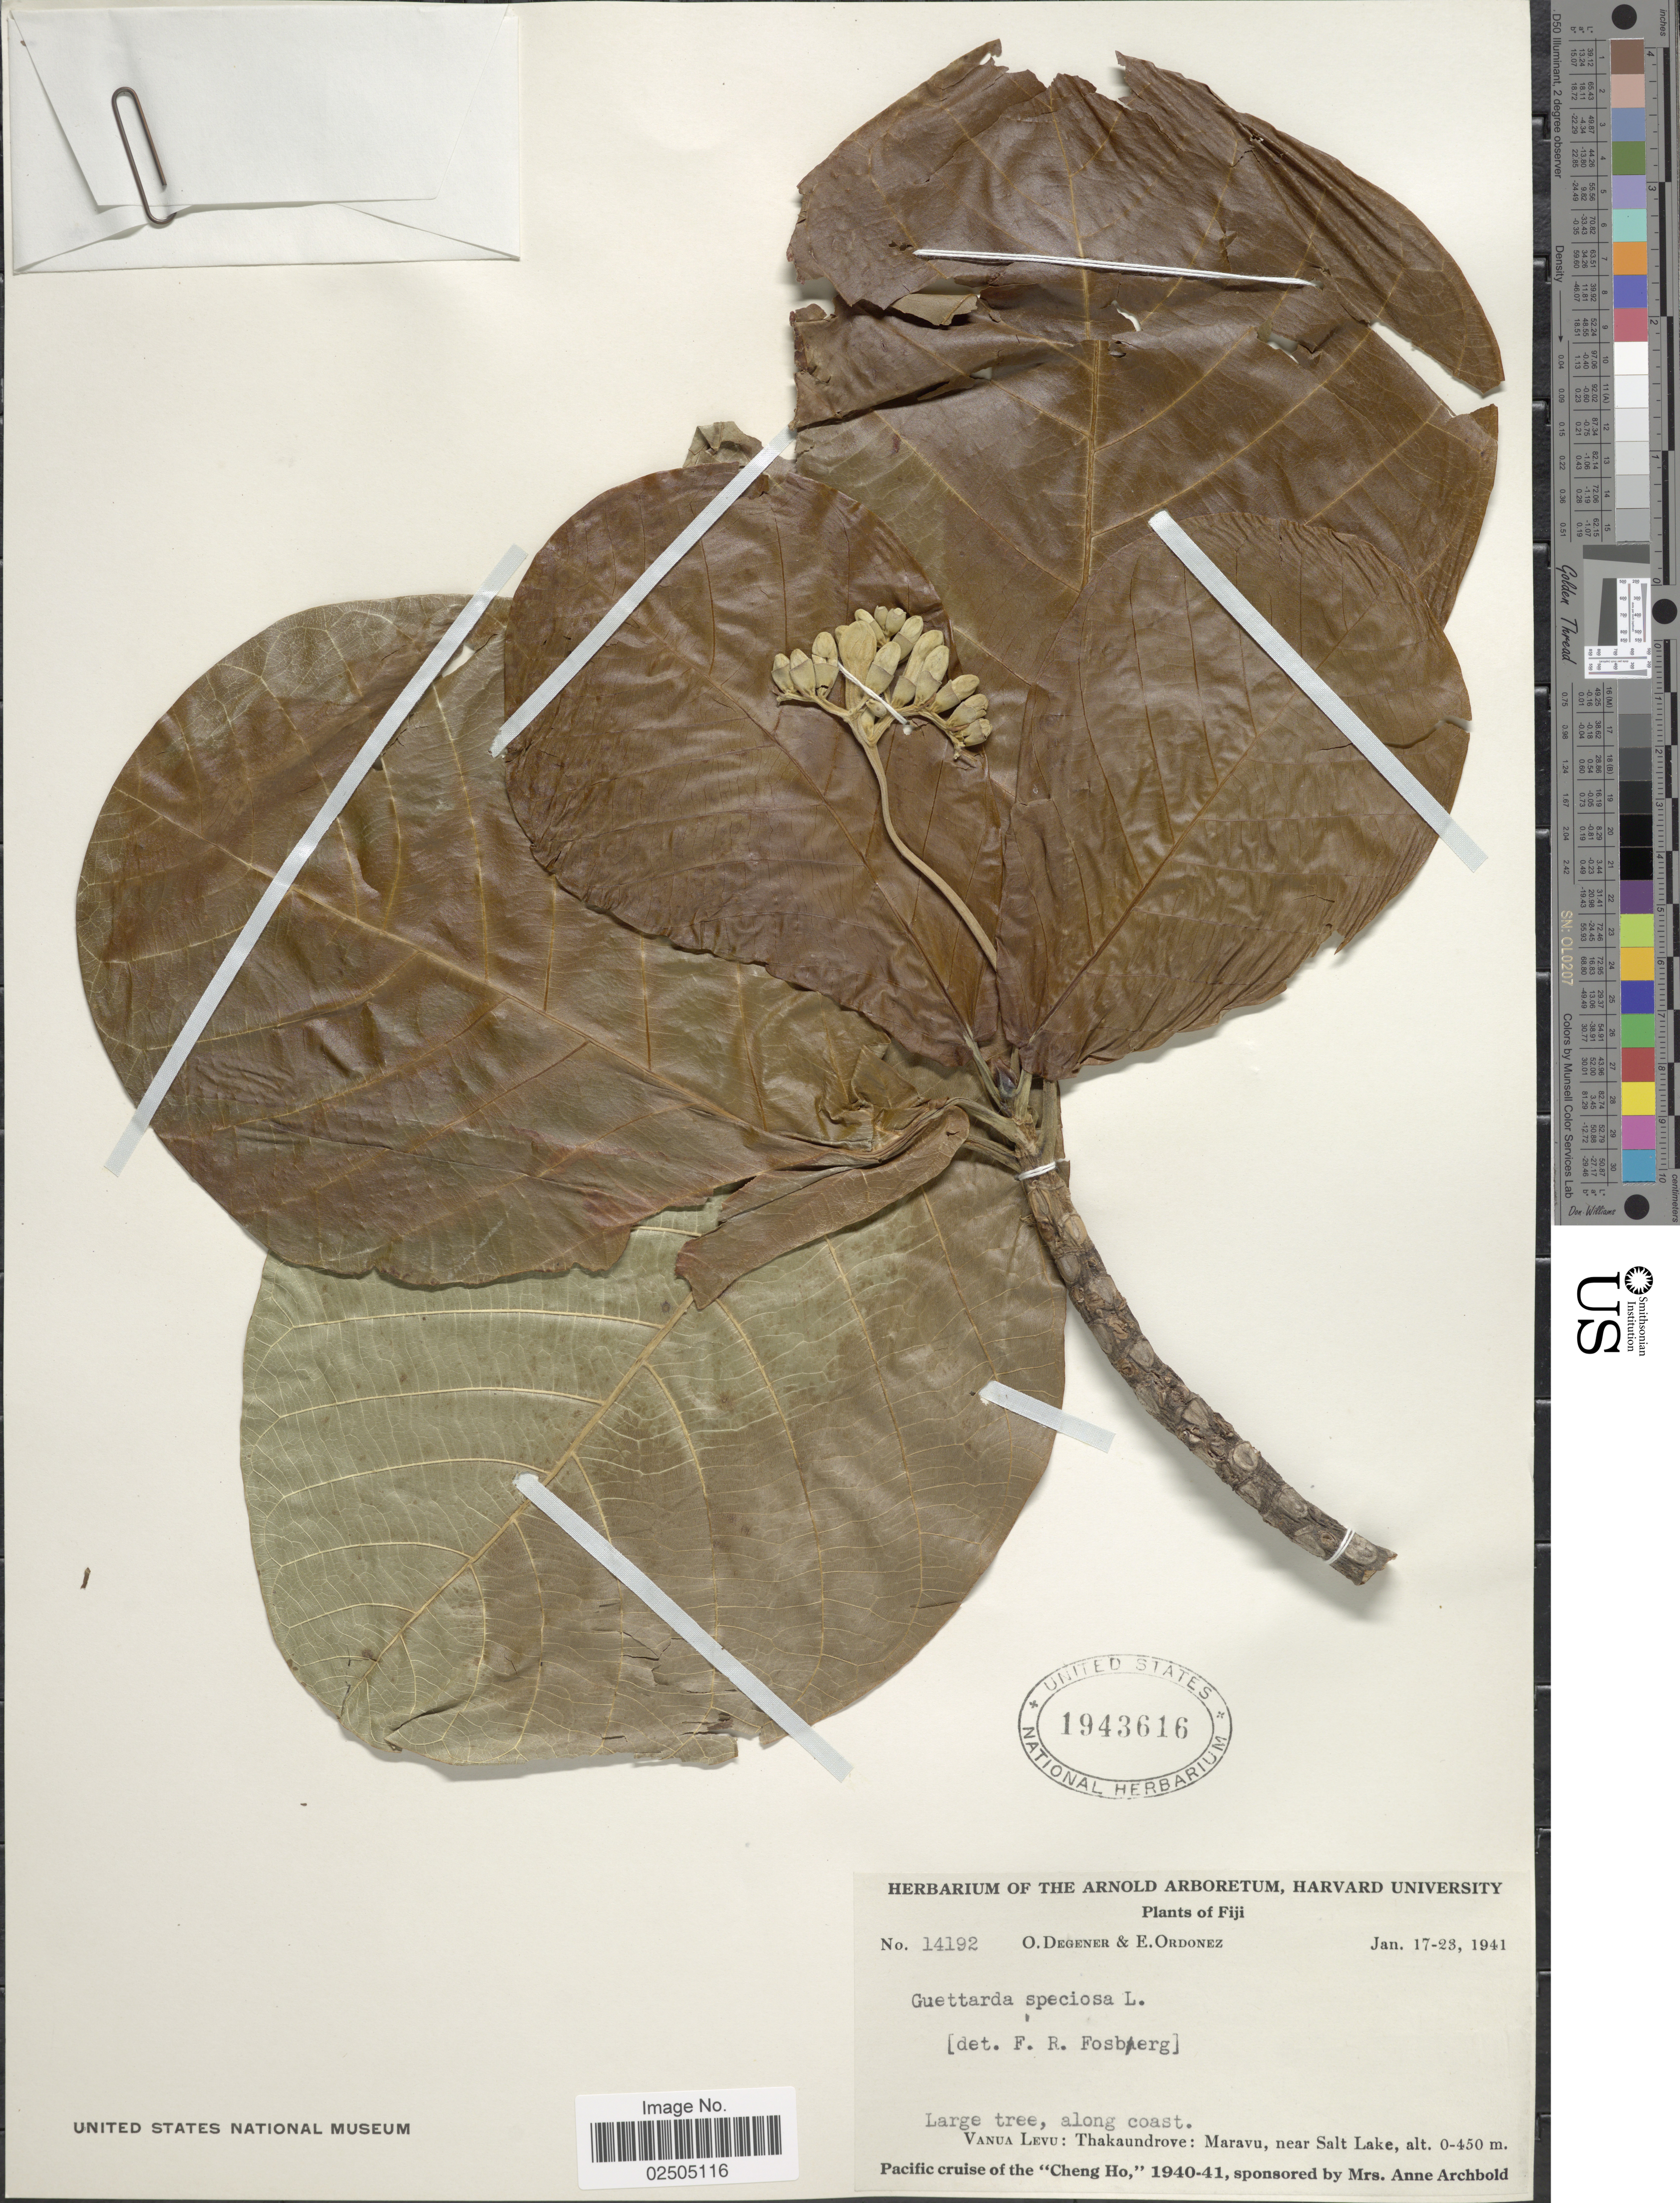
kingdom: Plantae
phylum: Tracheophyta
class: Magnoliopsida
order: Gentianales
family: Rubiaceae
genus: Guettarda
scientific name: Guettarda speciosa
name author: L.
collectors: O. Degener & E. Ordonez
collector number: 14192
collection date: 1941-01-17/1941-01-23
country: Fiji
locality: Vanua Levu: Thakaundrove: Maravu, near Salt Lake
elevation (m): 0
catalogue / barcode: US 1943616